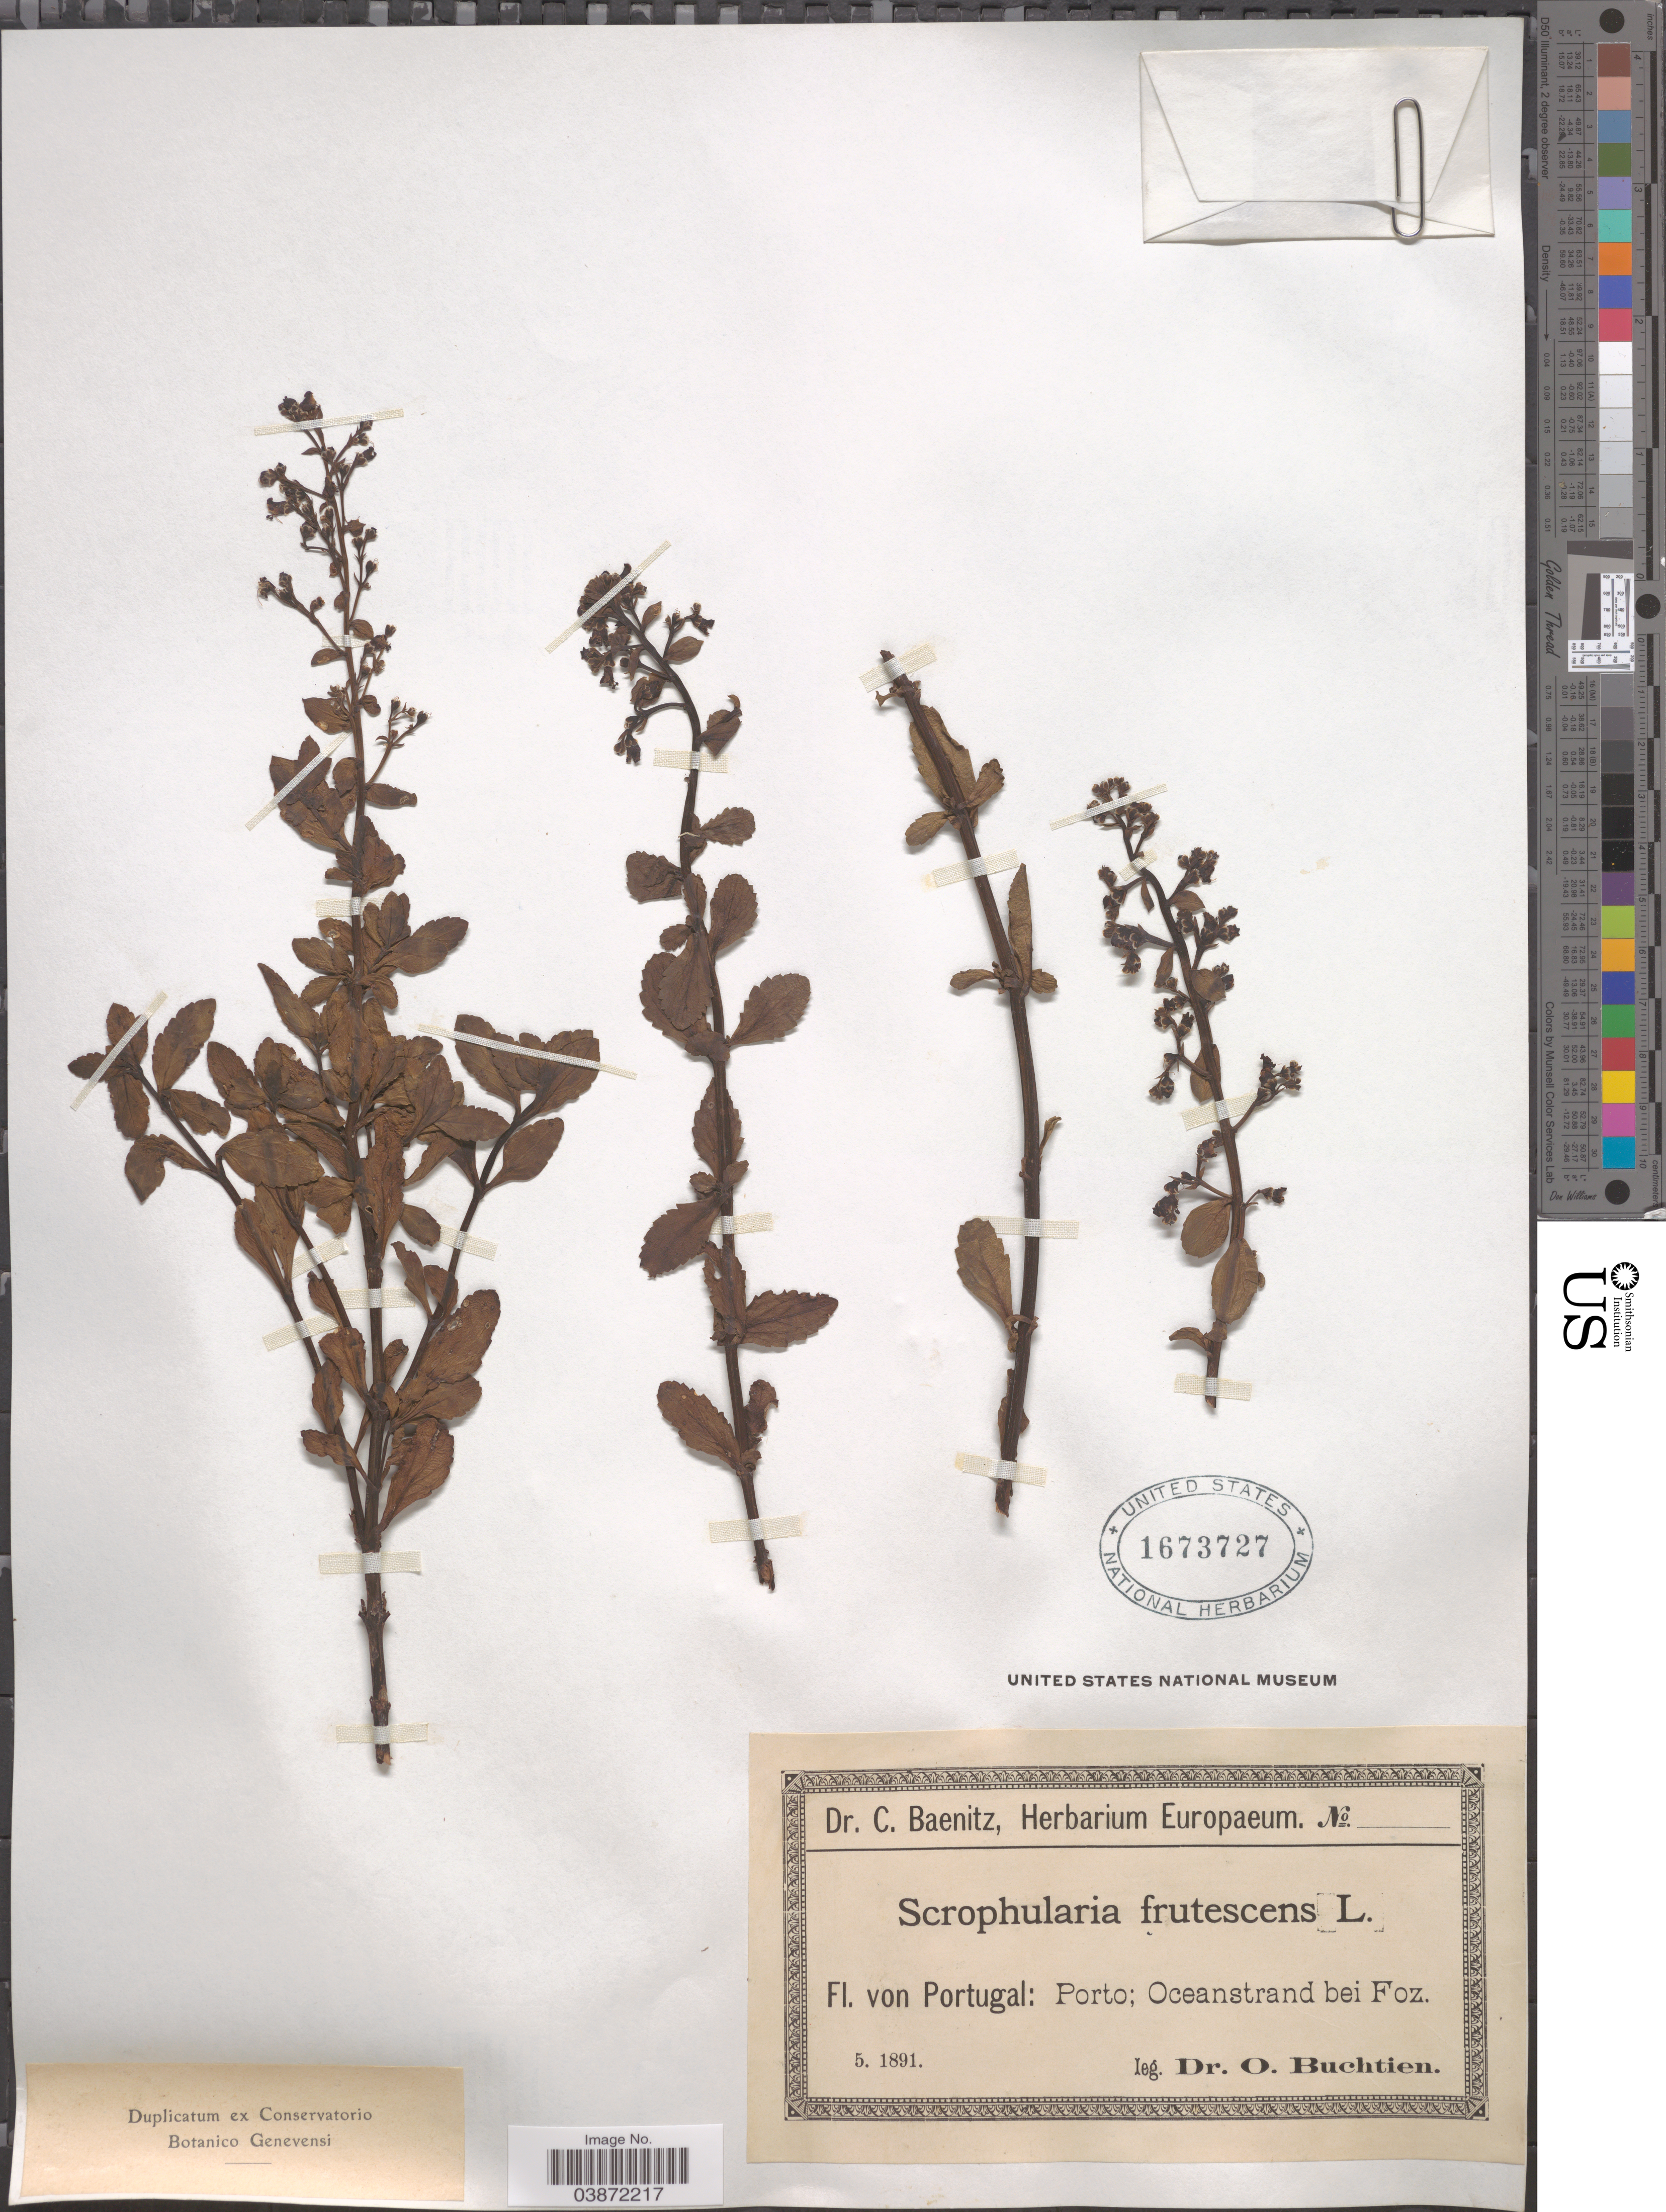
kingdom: Plantae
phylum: Tracheophyta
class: Magnoliopsida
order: Lamiales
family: Scrophulariaceae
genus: Scrophularia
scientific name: Scrophularia frutescens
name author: L.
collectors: O. Buchtien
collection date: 1891-05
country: Portugal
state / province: Porto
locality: Oceanstrand bei Foz.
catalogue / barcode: US 1673727